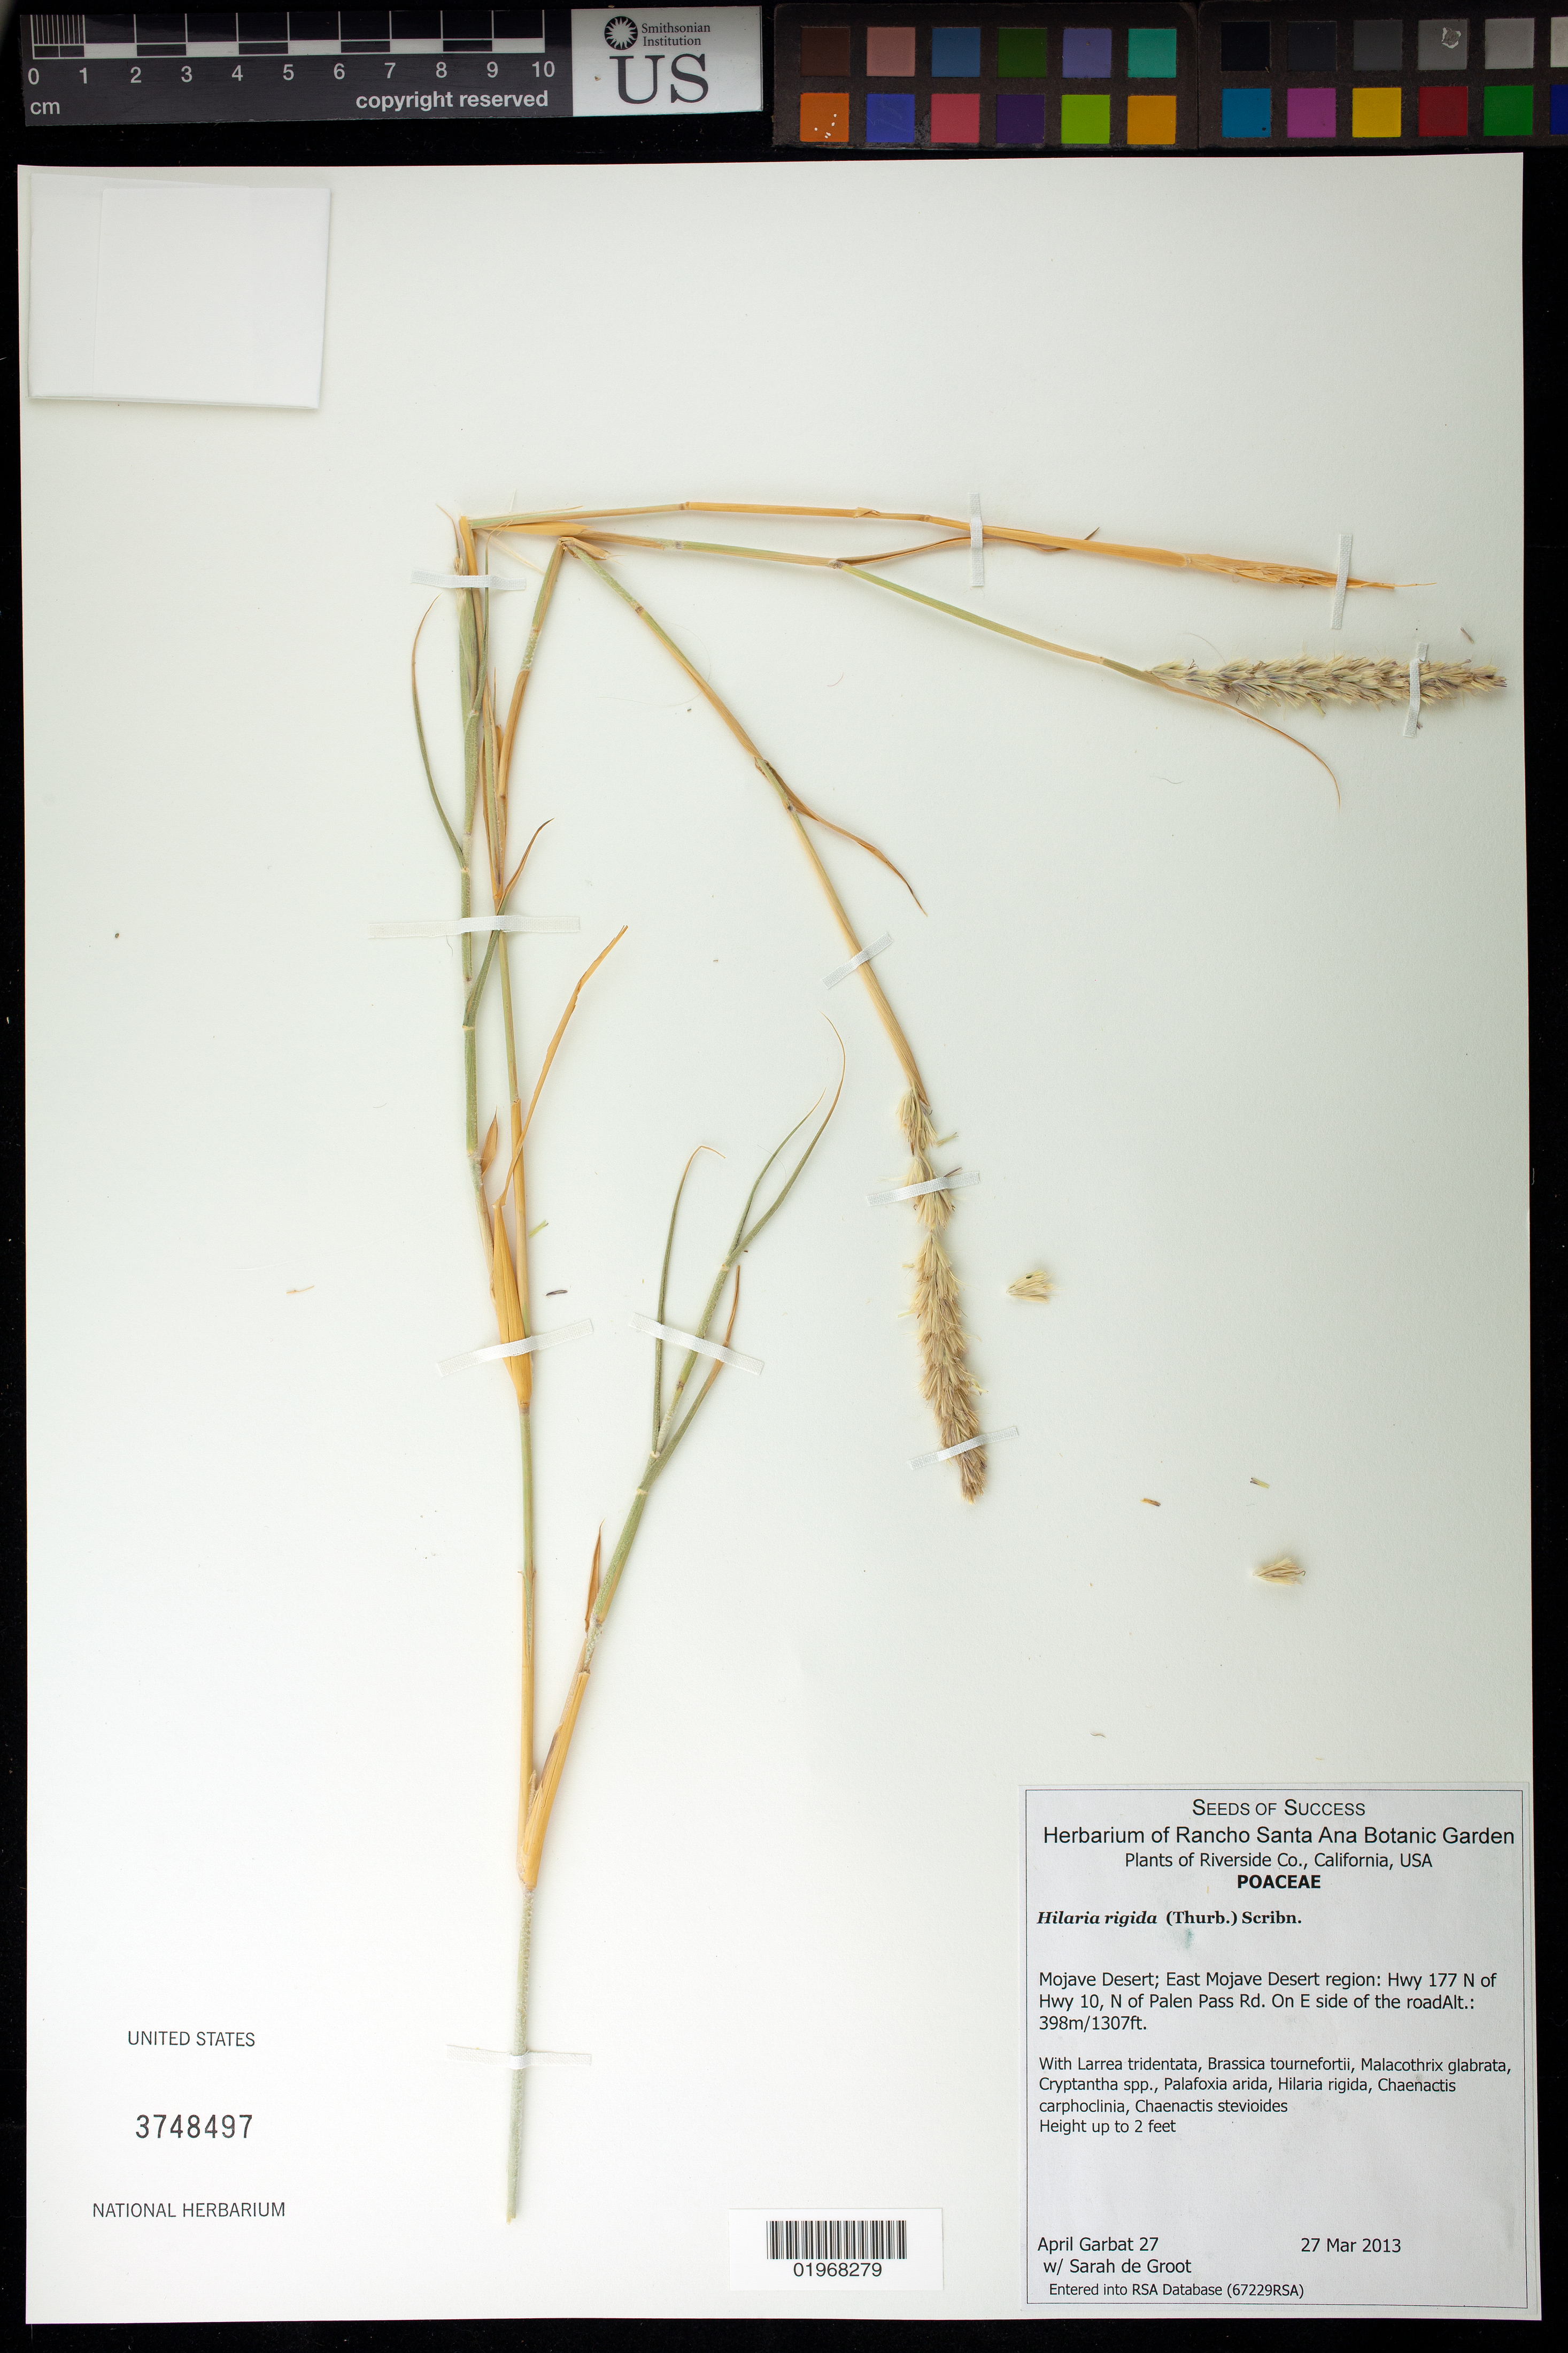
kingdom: Plantae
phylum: Tracheophyta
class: Liliopsida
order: Poales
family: Poaceae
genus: Hilaria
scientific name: Hilaria rigida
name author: (Thurb.) Benth. ex Scribn.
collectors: A. Garbat & S. De Groot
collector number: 27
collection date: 2013-03-27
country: United States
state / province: California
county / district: Riverside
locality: Mojave Desert, East region. Hwy 177 N of Hwy 10, N of Palen Pass Rd.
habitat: With Larrea tridentata, Palafoxia arida, Cryptantha sp., ect.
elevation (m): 398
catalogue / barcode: US 3748497